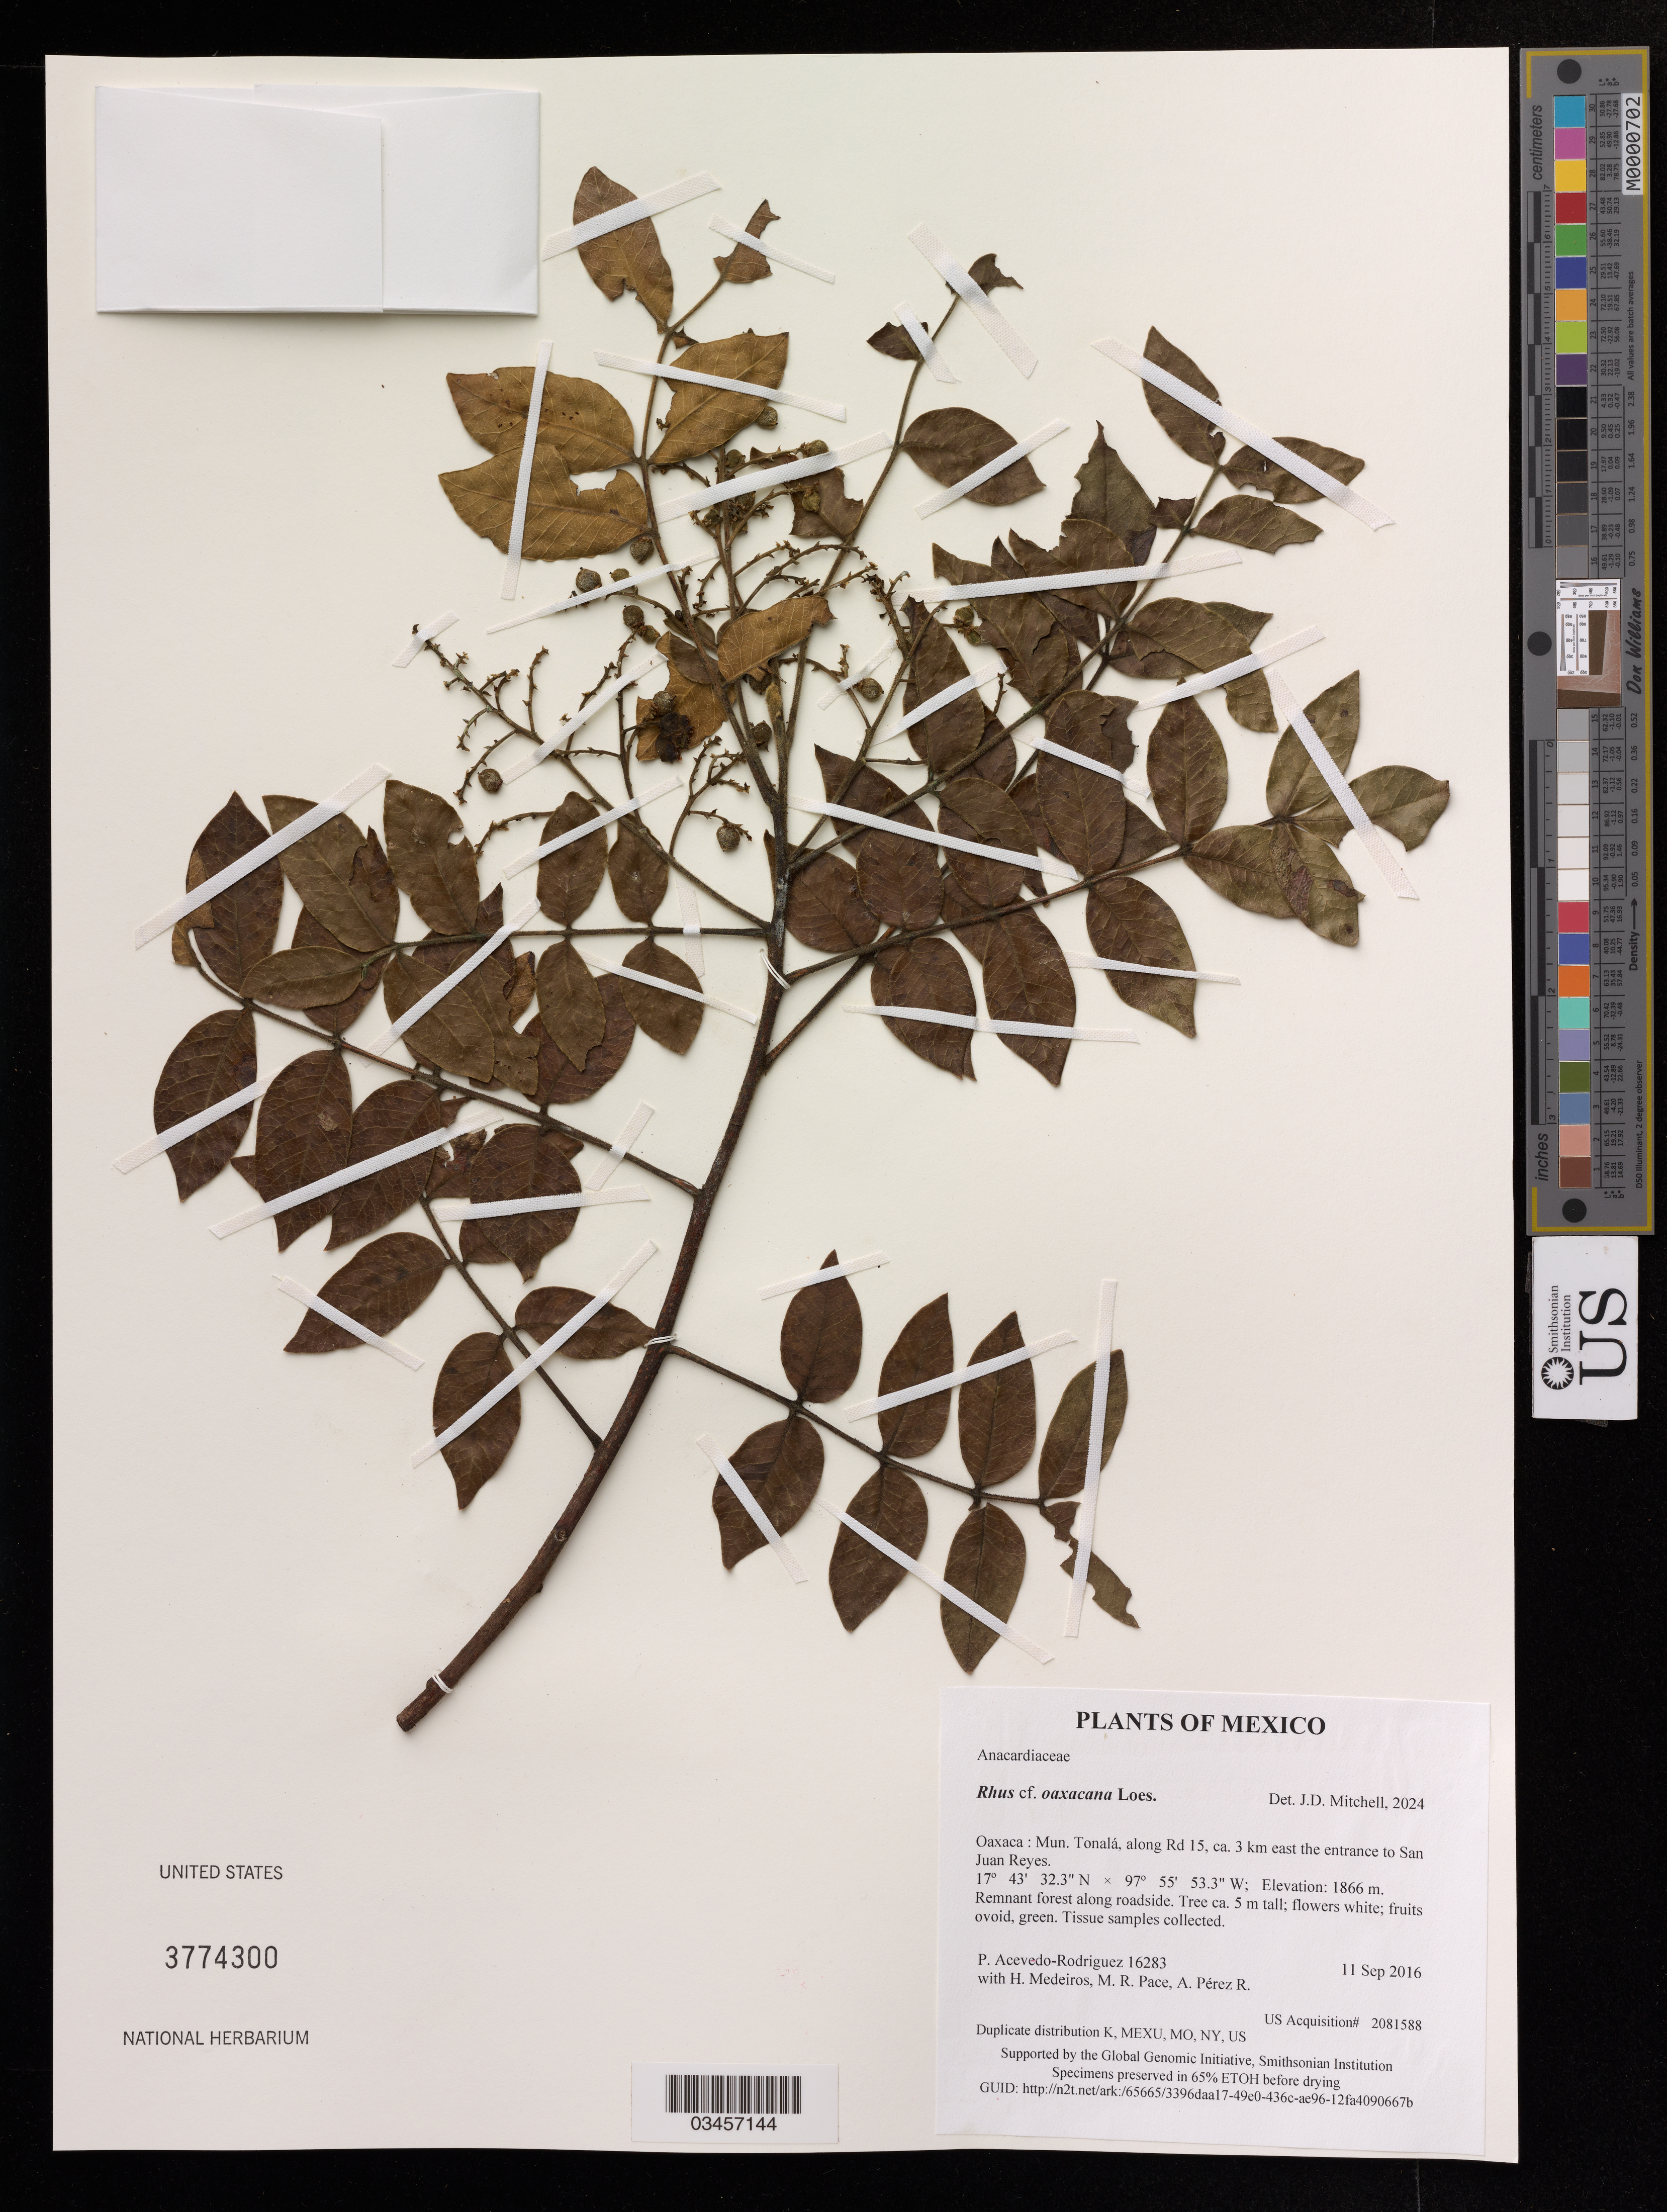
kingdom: Plantae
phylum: Tracheophyta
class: Magnoliopsida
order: Sapindales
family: Anacardiaceae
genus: Rhus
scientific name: Rhus oaxacana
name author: Loes.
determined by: Mitchell, John D.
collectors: P. Acevedo-Rodriguez, H. Medeiros, M. Pace & A. Pérez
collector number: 16283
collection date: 2016-09-11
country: Mexico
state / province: Oaxaca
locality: Mun.Tonalá, along Rd 15, ca. 3 km east the entrance to San Juan Reyes.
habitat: Remnant forest along roadside.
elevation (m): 1866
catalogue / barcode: US 3774300